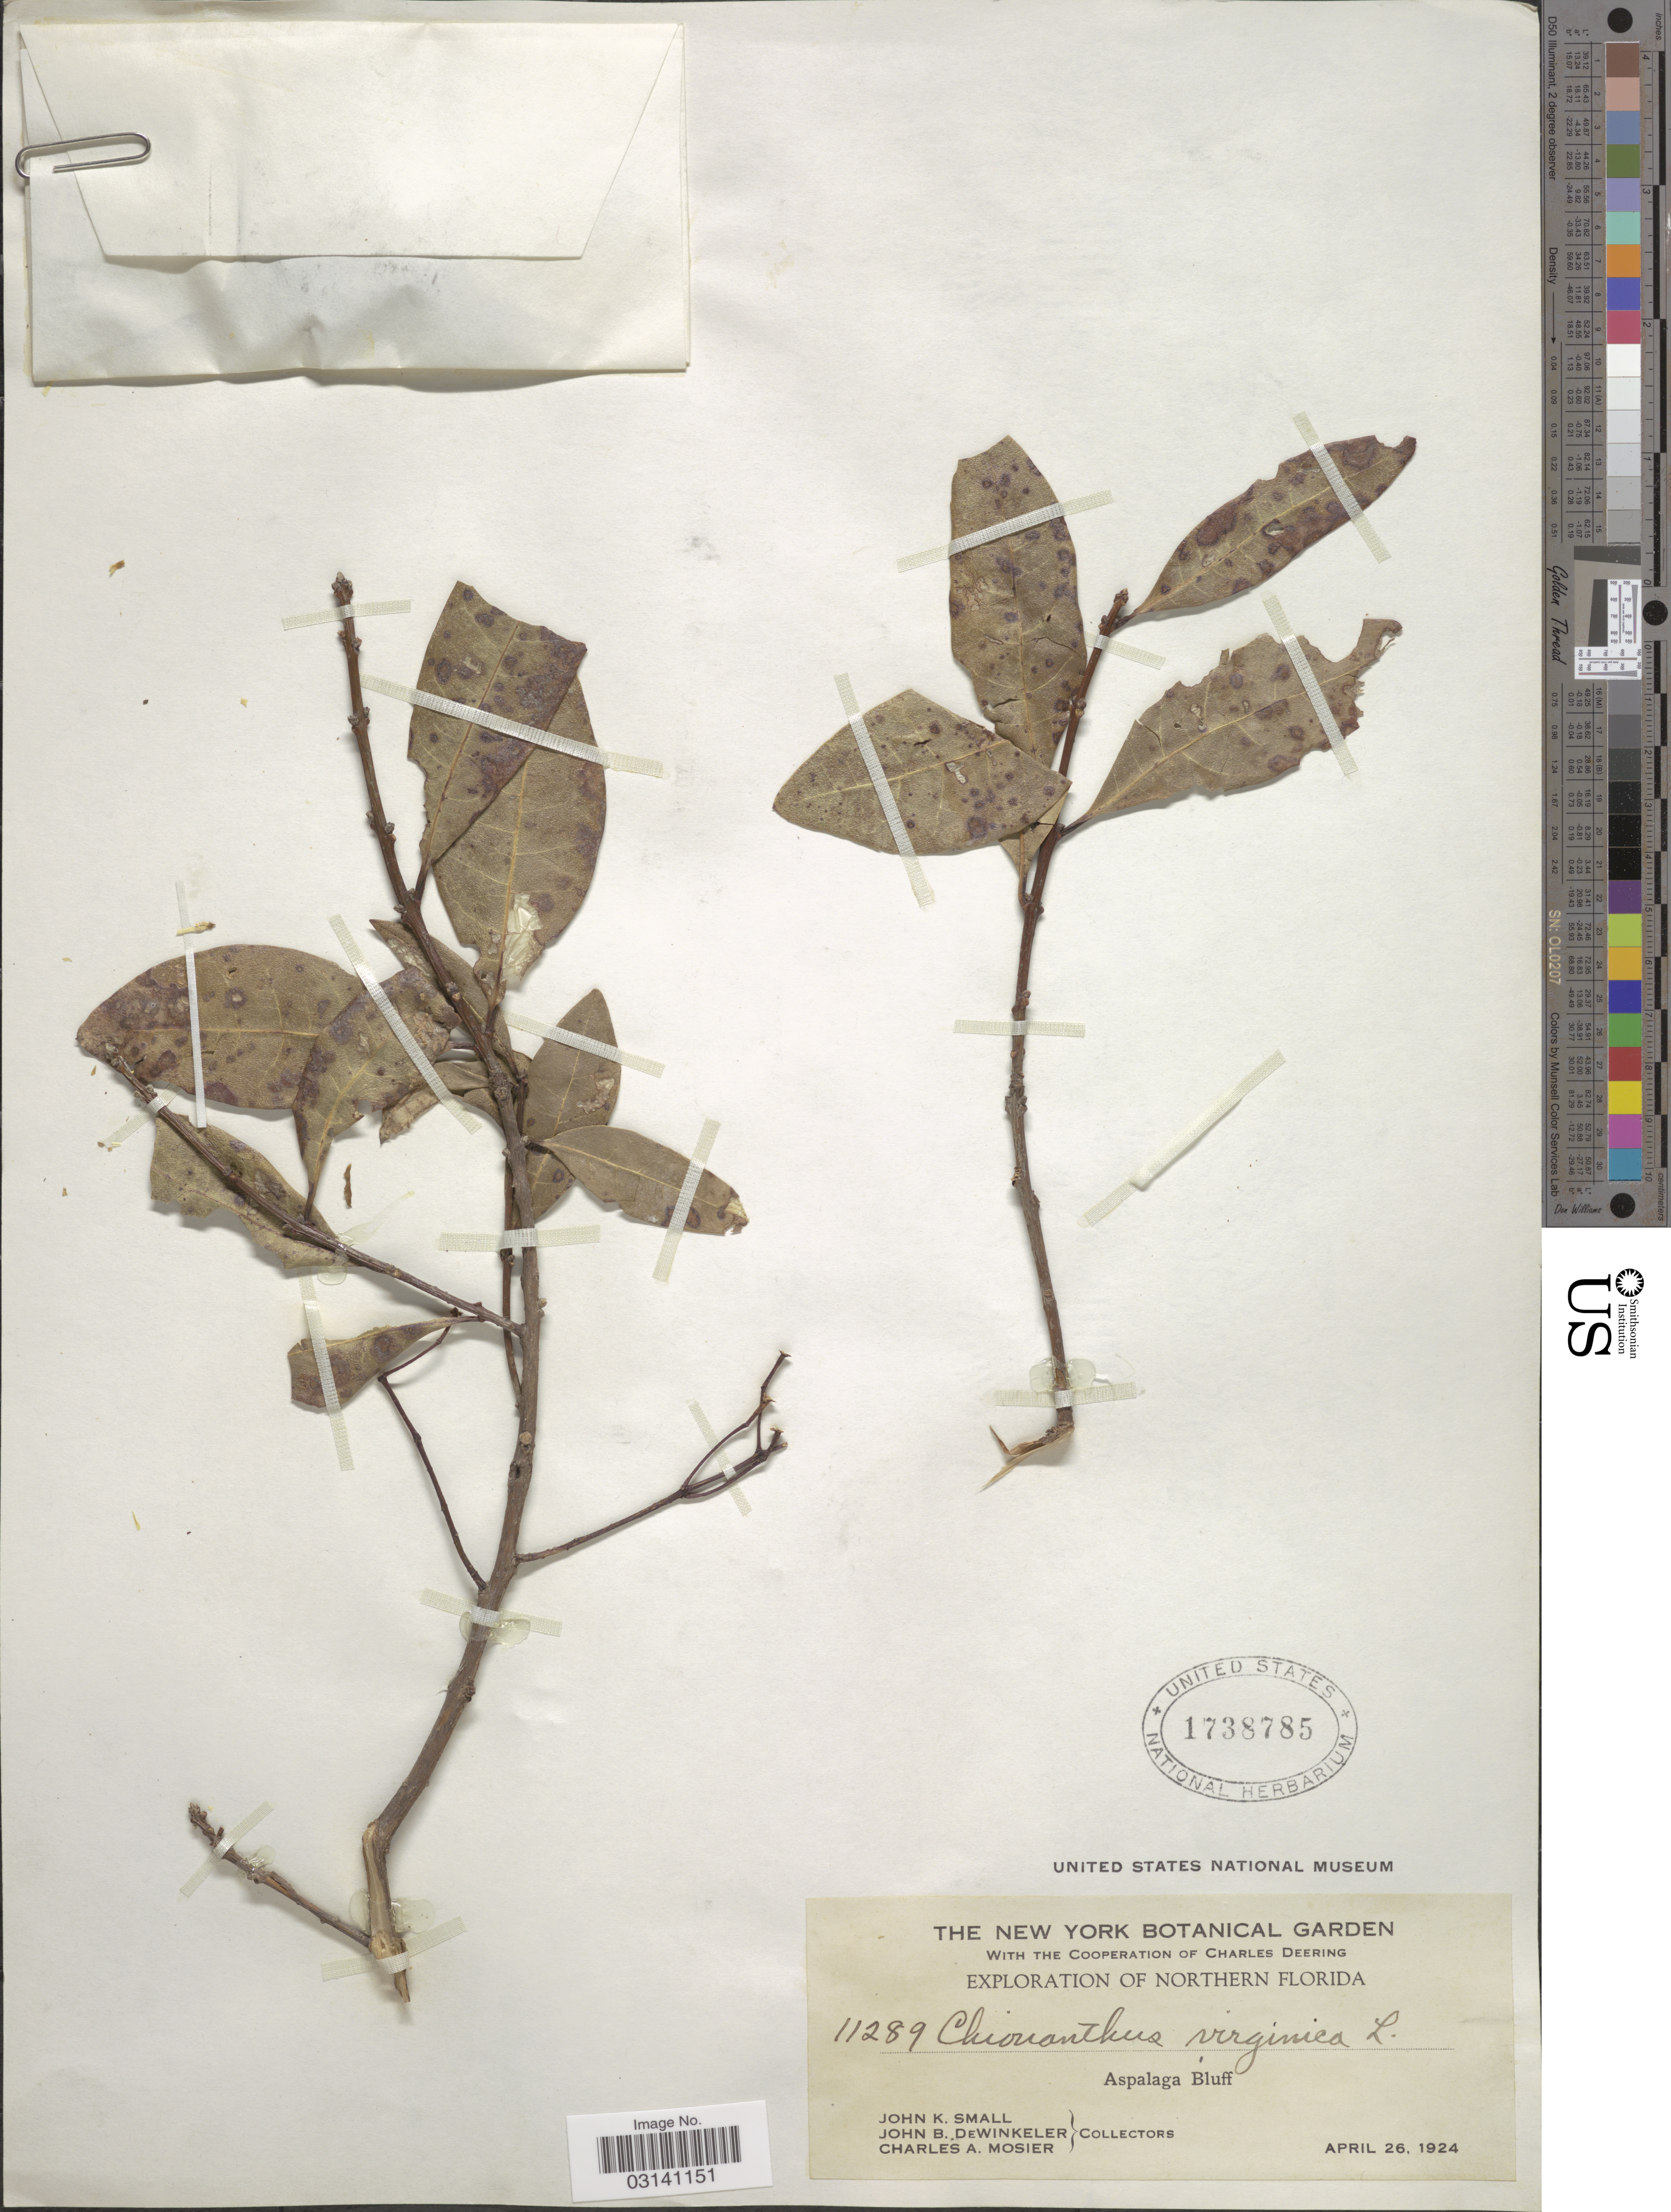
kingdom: Plantae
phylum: Tracheophyta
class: Magnoliopsida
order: Lamiales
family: Oleaceae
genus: Chionanthus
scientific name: Chionanthus virginicus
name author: L.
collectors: J. K. Small, J. B. Dewinkeler & C. A. Mosier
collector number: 11289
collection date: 1924-04-26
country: United States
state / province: Florida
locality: Northern Florida. Aspalaga Bluff.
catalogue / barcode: US 1738785